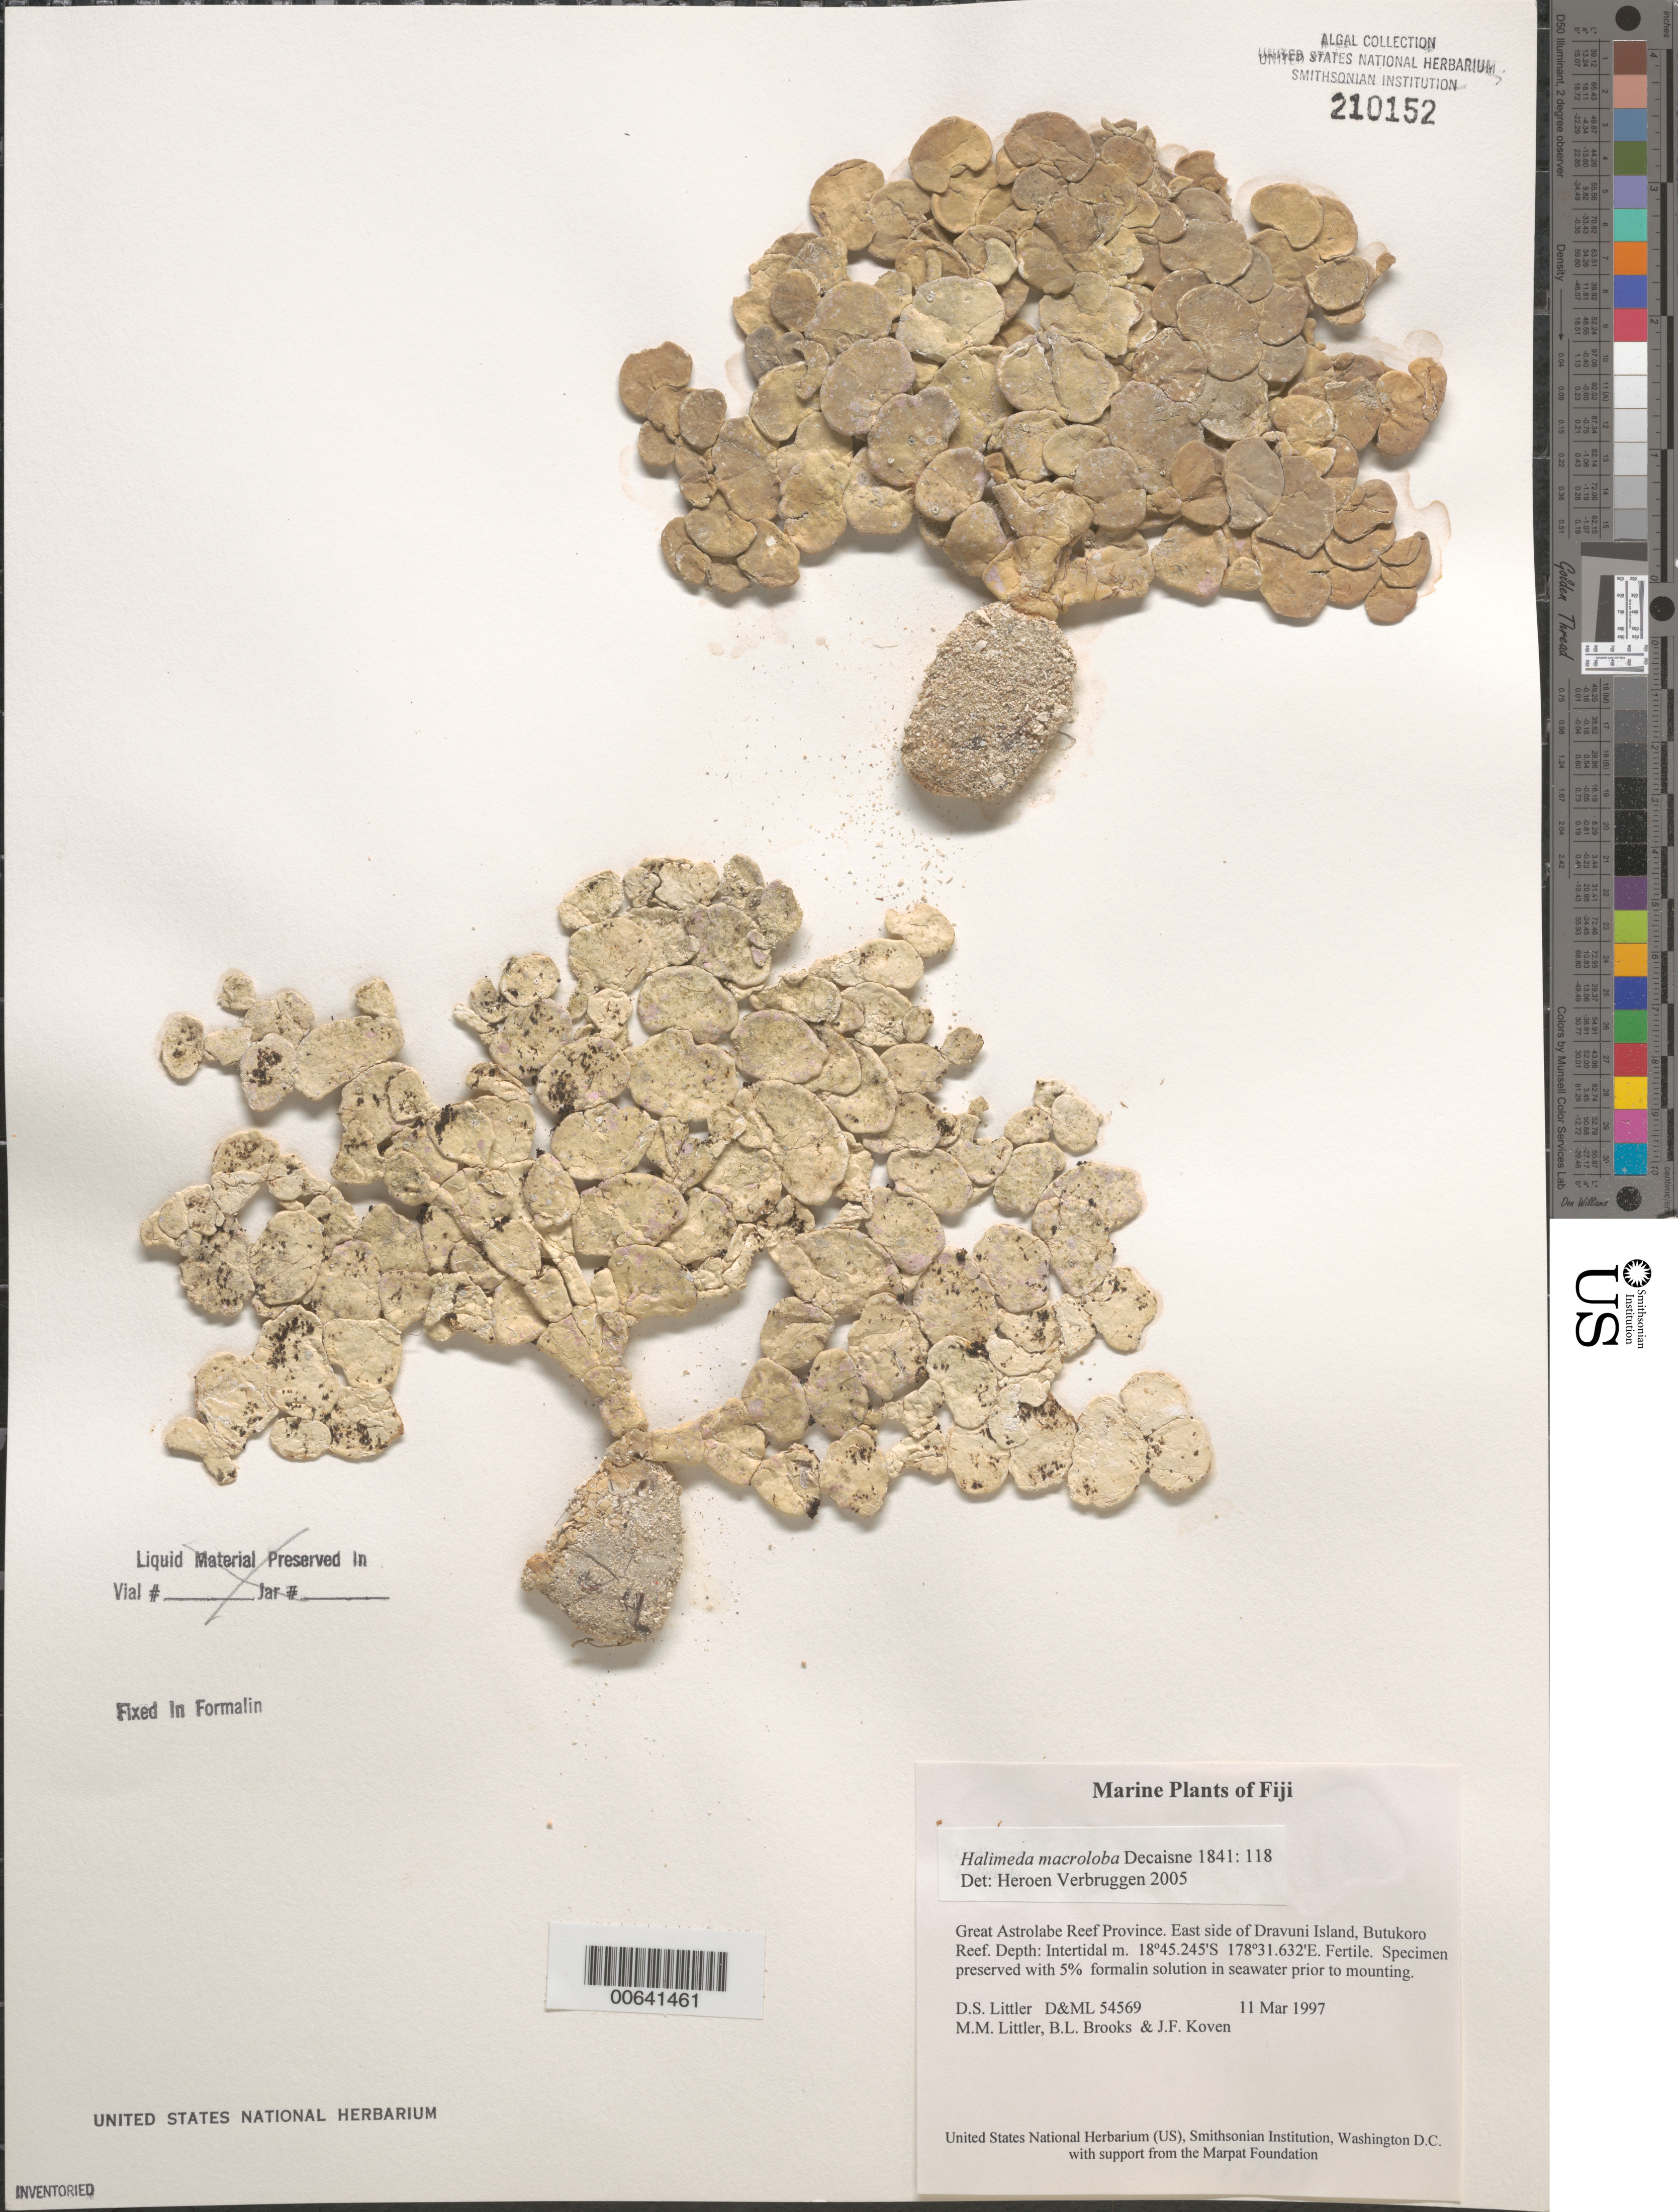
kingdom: Plantae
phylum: Chlorophyta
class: Ulvophyceae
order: Bryopsidales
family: Halimedaceae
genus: Halimeda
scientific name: Halimeda macroloba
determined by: Verbruggen, H.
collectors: D. S. Littler, M. M. Littler, B. Brooks & J. Koven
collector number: D&ML 54569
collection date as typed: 11 Mar 1997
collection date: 1997-03-11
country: Fiji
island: Dravuni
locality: Great Astrolabe Reef, Butukoro Reef, east side of island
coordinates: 18 45.245'S, 178 31.632'E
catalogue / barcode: US 210152